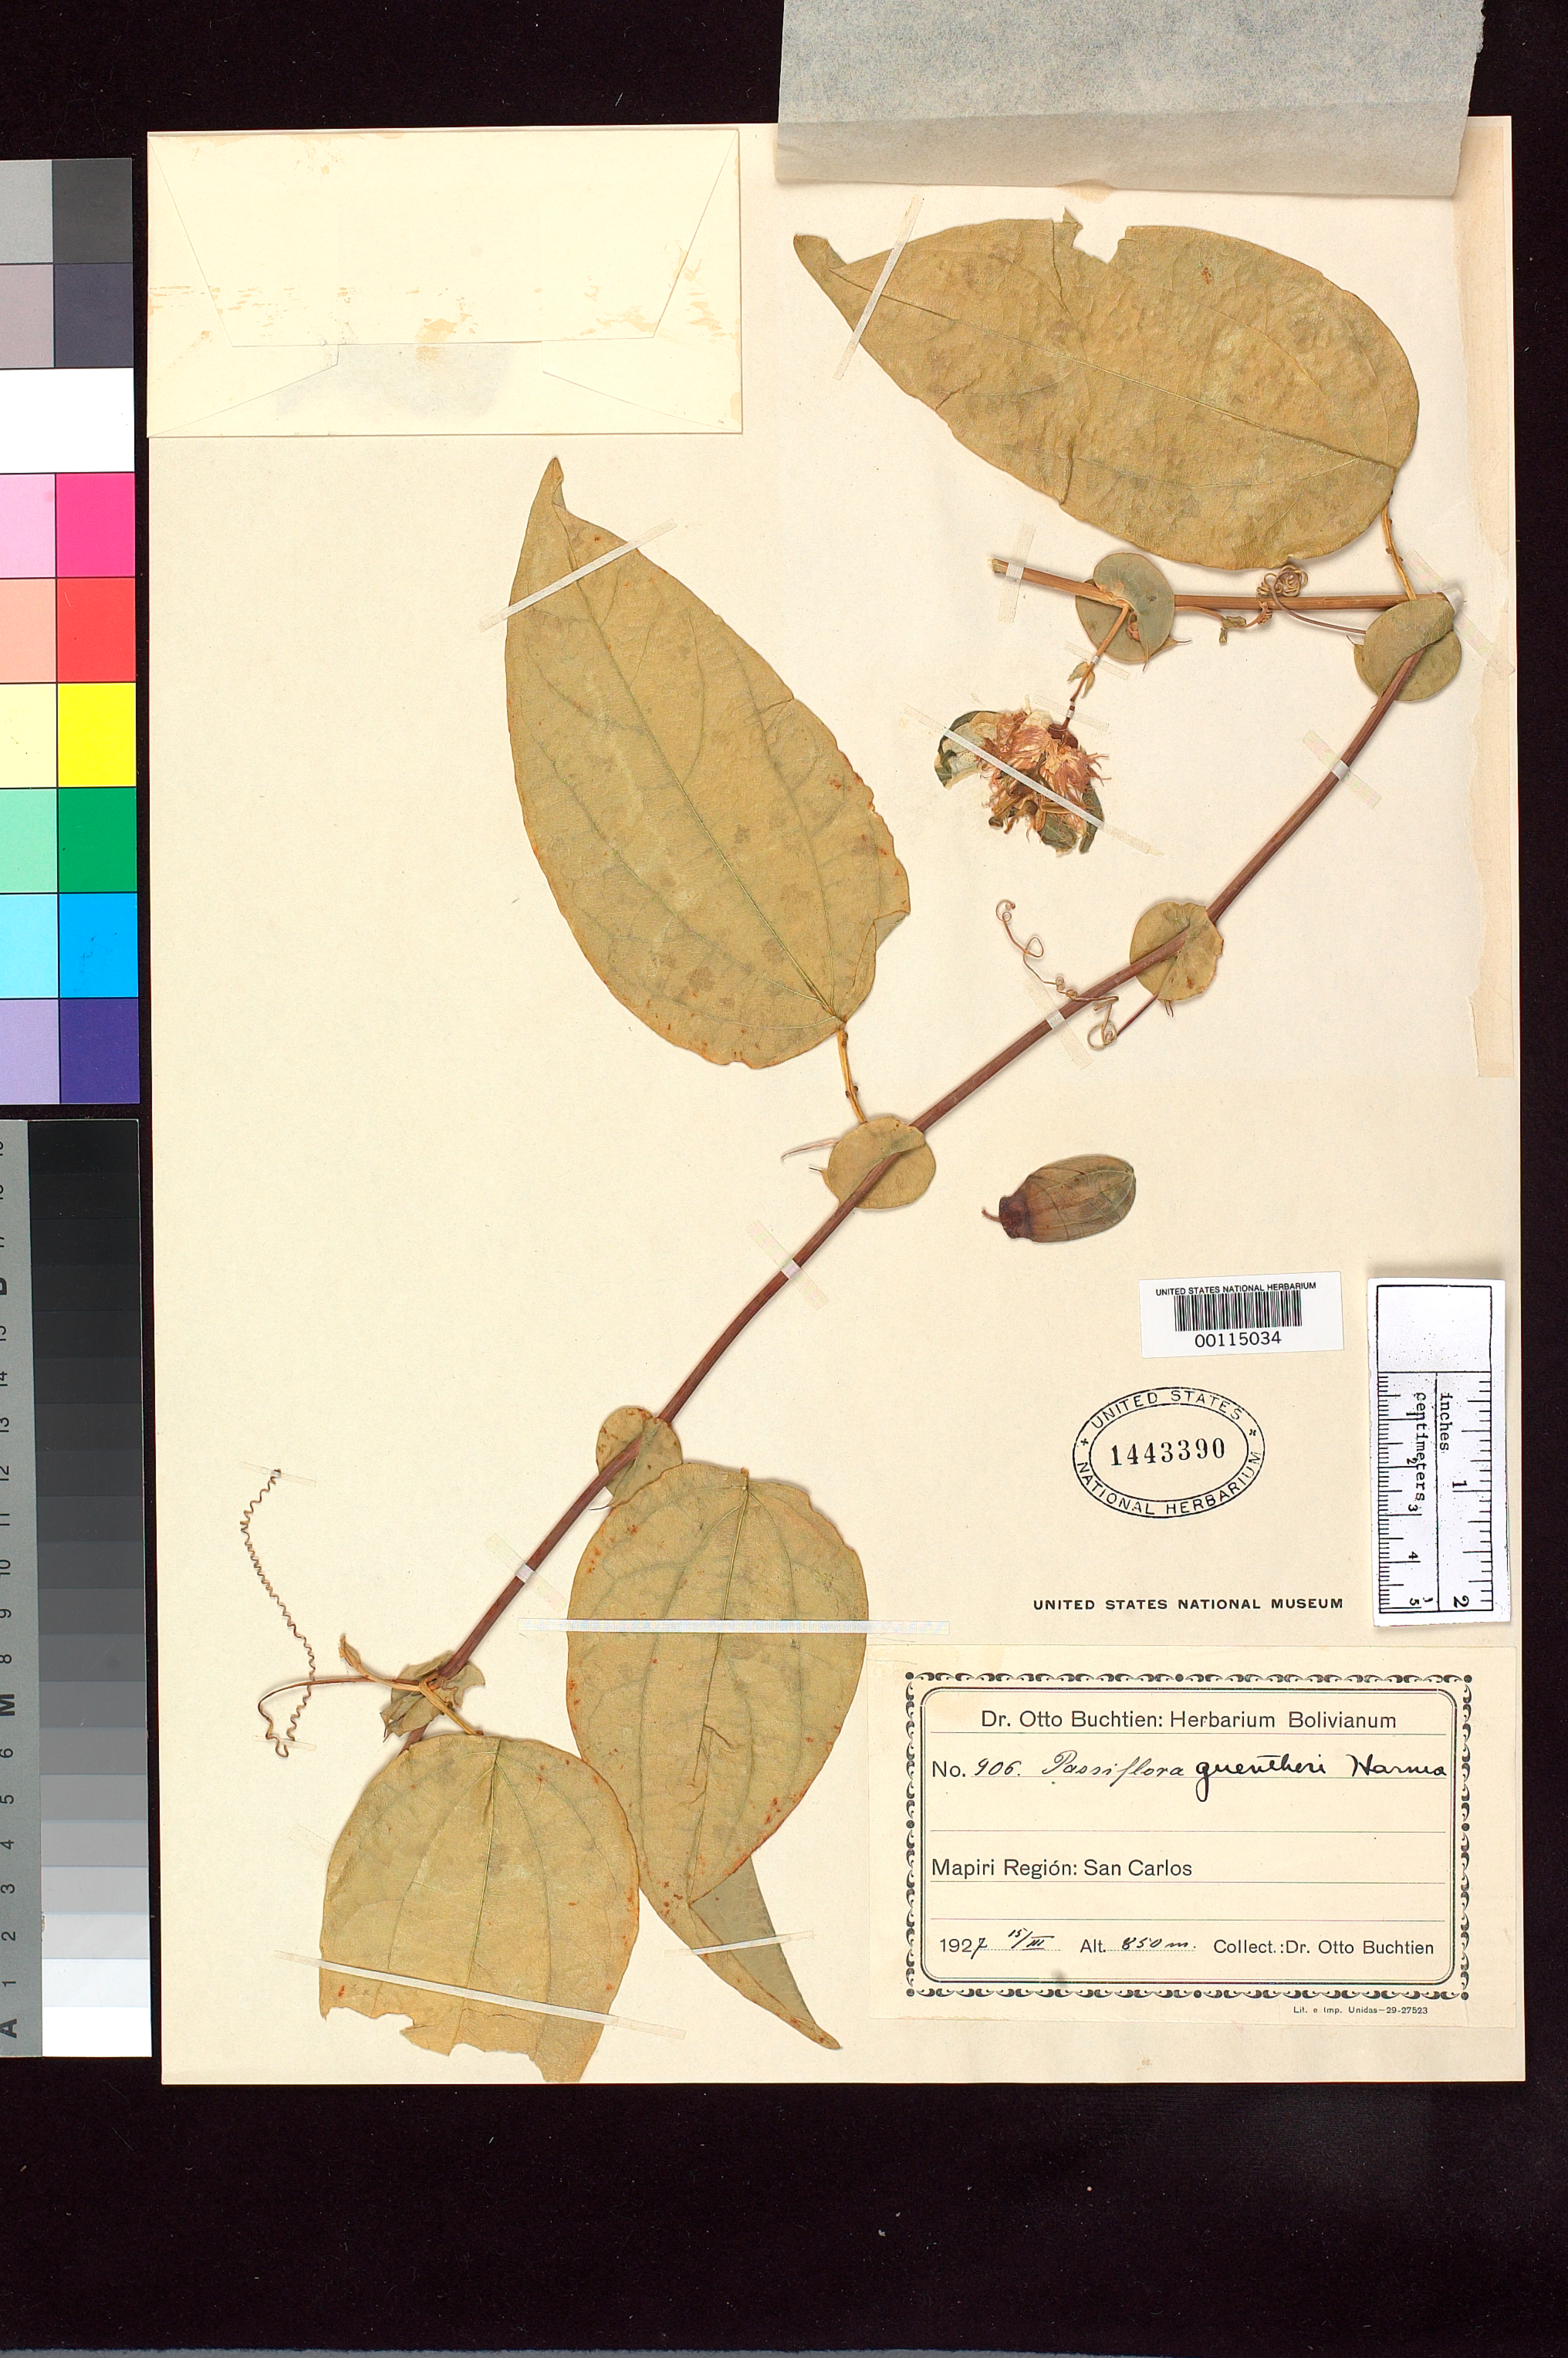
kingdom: Plantae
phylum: Tracheophyta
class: Magnoliopsida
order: Malpighiales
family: Passifloraceae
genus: Passiflora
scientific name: Passiflora guentheri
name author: Harms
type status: Possible Isotype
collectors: O. Buchtien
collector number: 906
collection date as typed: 13 May 1927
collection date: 1927-05-13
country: Bolivia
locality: Mapiri region, San Carlos.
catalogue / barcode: US 1443390